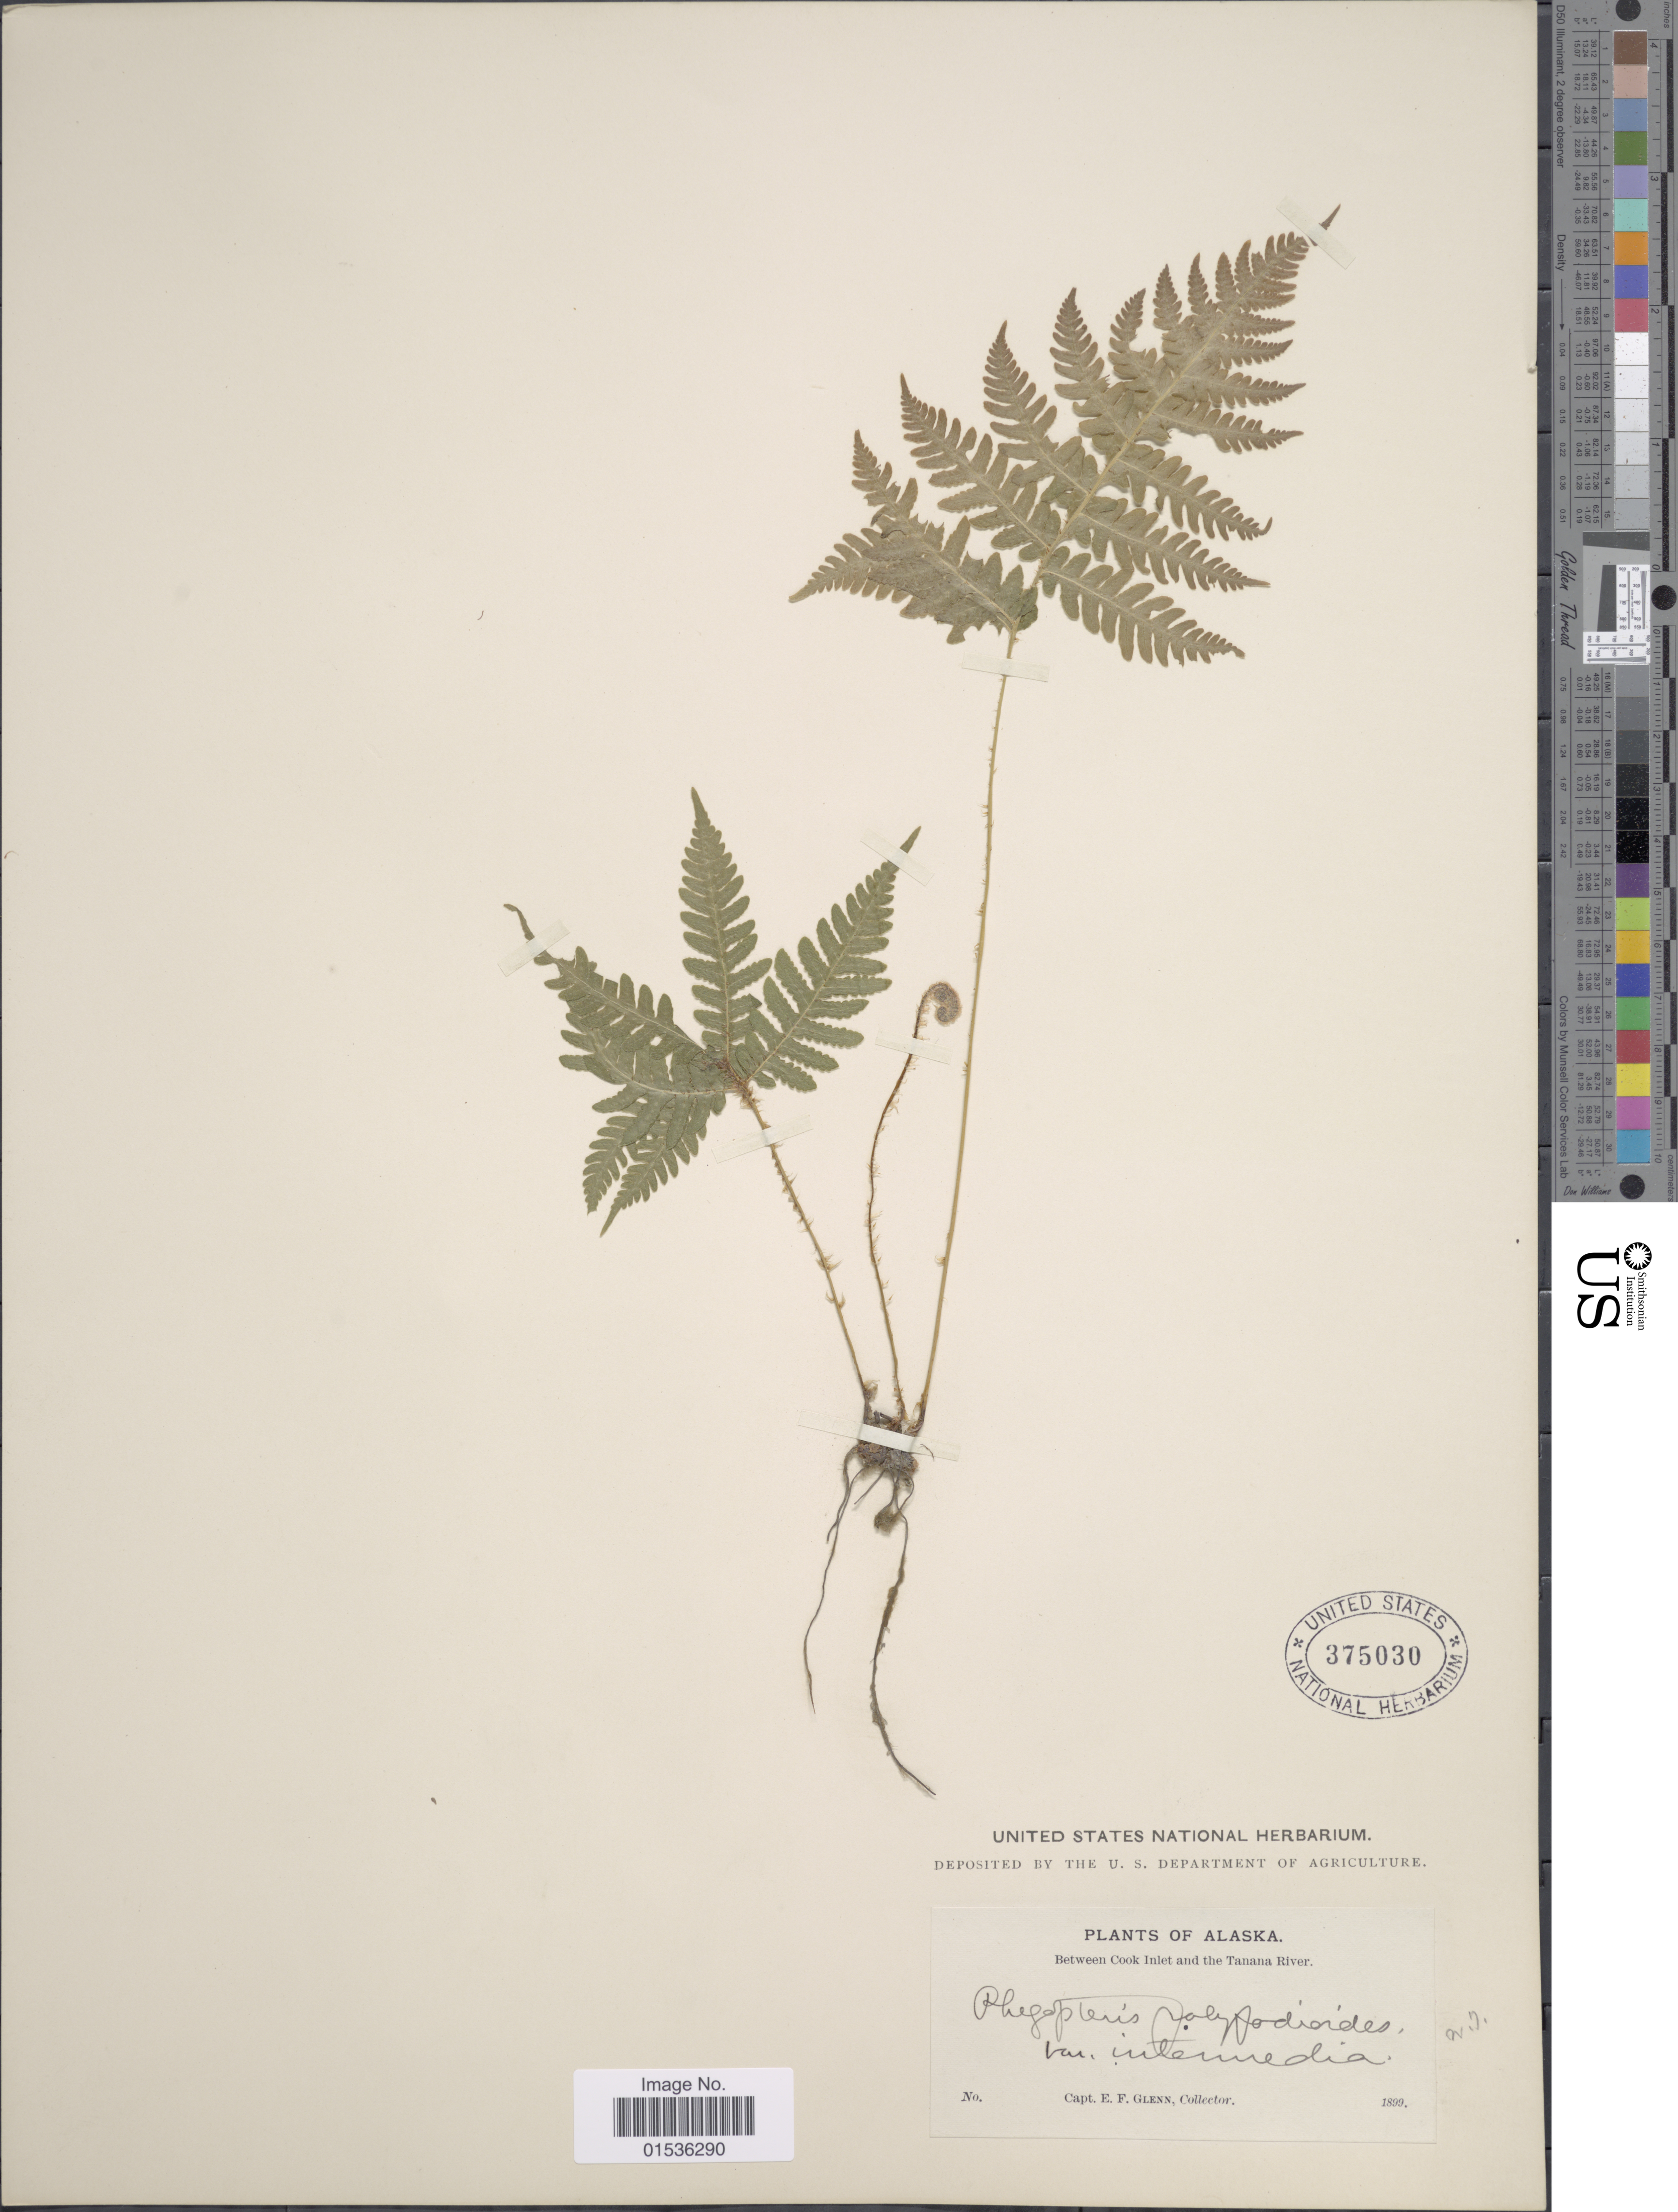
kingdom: Plantae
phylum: Tracheophyta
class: Polypodiopsida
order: Polypodiales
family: Thelypteridaceae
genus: Phegopteris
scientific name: Phegopteris connectilis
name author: (Michx.) Watt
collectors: E. Glenn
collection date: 1899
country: United States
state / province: Alaska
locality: Alaska, Between Cook Inlet and the Tanana River.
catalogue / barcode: US 375030